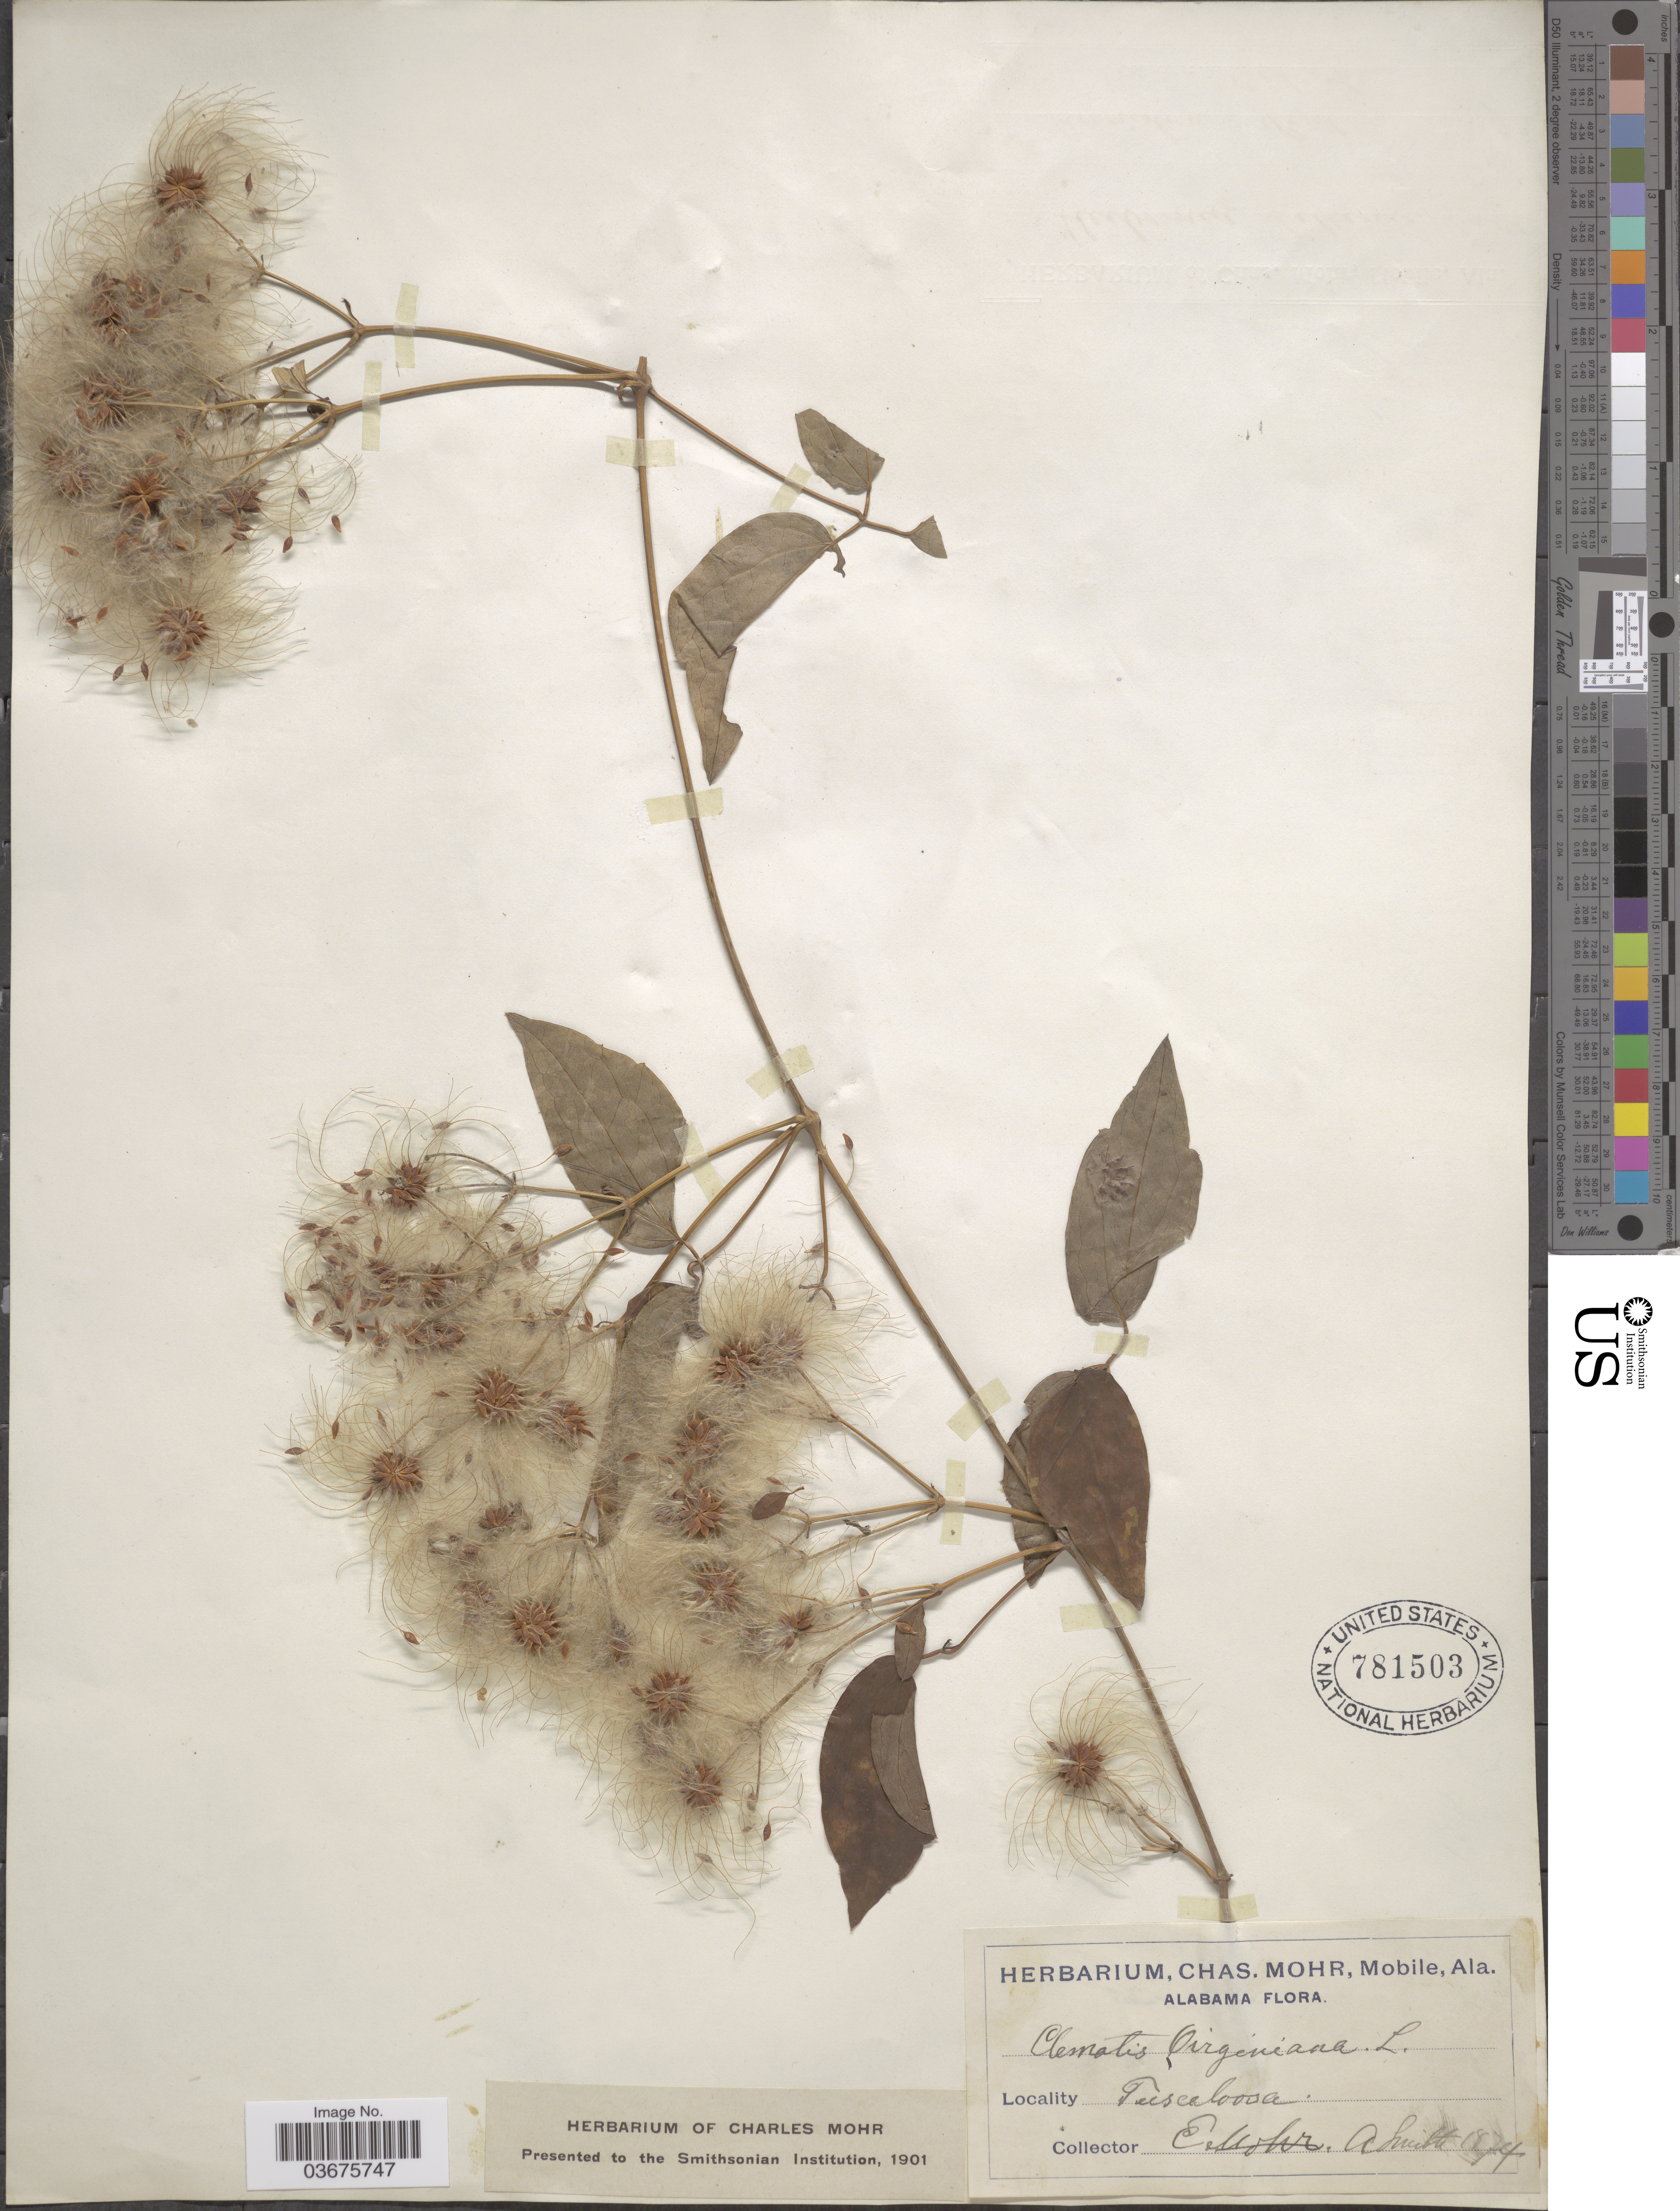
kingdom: Plantae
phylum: Tracheophyta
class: Magnoliopsida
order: Ranunculales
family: Ranunculaceae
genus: Clematis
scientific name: Clematis virginiana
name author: L.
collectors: A. Smith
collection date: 1874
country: United States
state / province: Alabama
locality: Tuscaloosa.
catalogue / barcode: US 781503